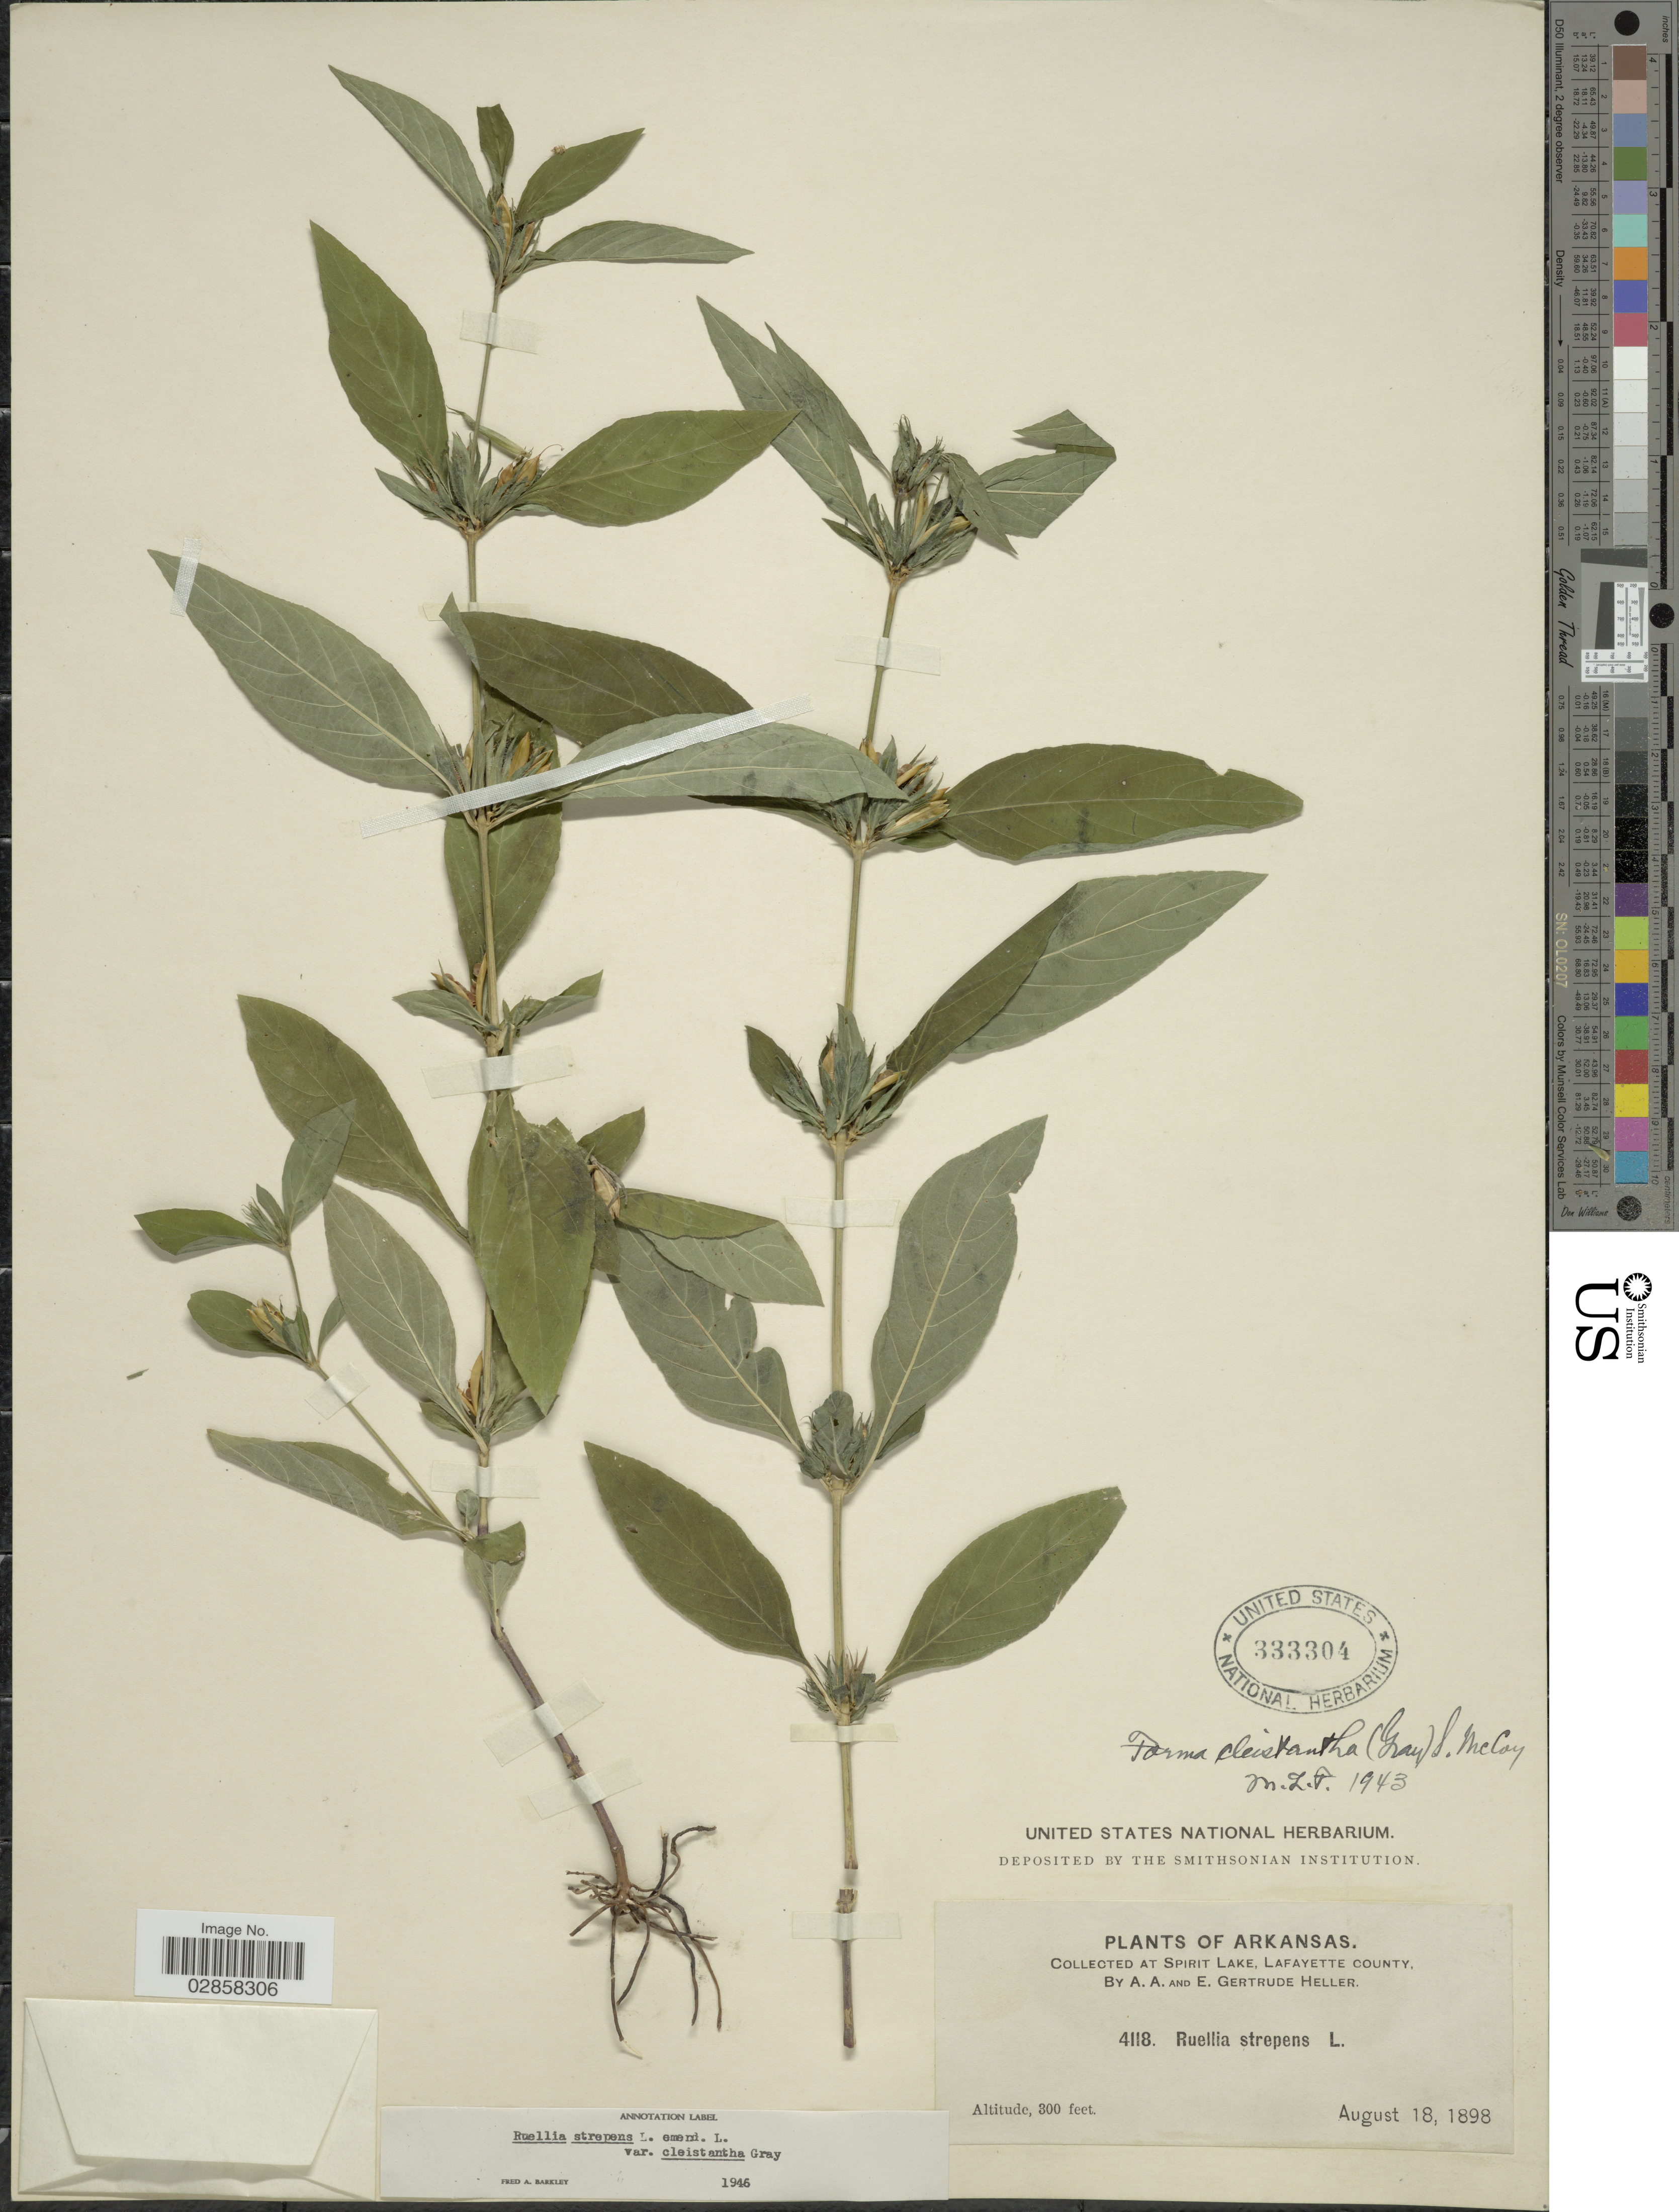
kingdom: Plantae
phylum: Tracheophyta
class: Magnoliopsida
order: Lamiales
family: Acanthaceae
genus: Ruellia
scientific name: Ruellia strepens f. cleistantha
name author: (A. Gray) S. McCoy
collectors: A. A. Heller & E. Gertrude Heller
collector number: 4118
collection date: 1898-08-18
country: United States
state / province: Arkansas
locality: At Spirit Lake, Lafayette County.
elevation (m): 91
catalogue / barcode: US 333304